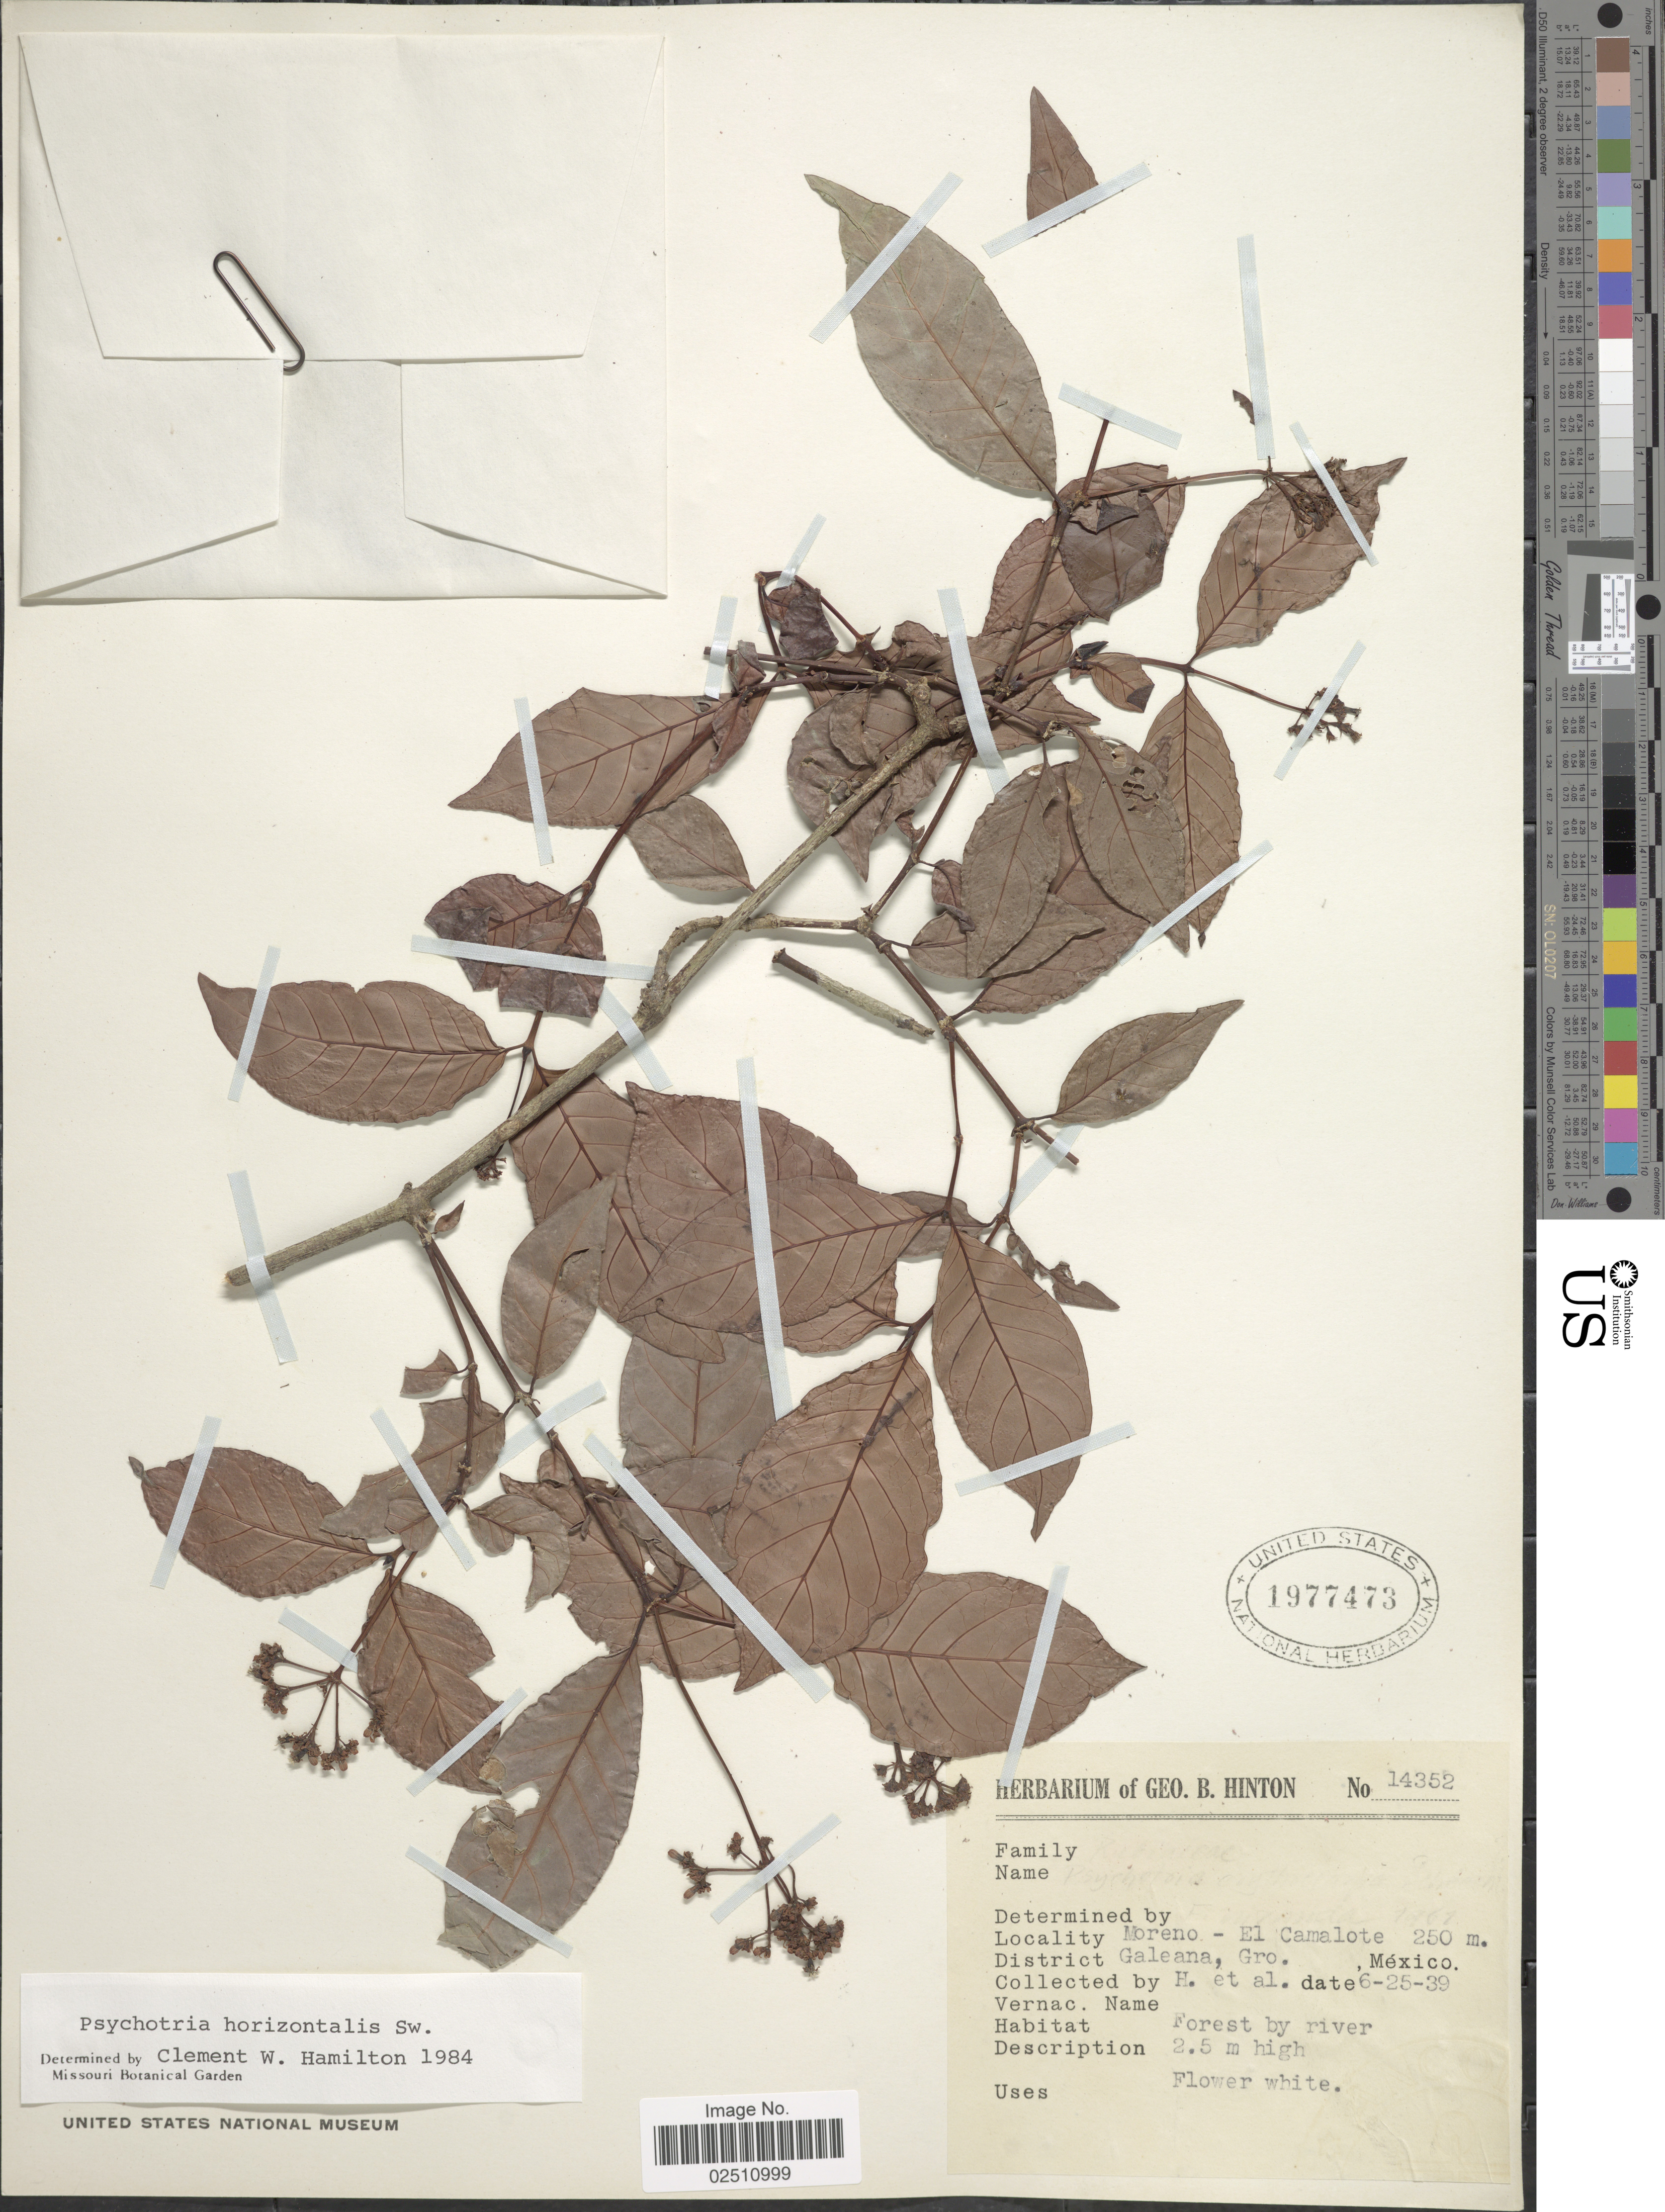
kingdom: Plantae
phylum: Tracheophyta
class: Magnoliopsida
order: Gentianales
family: Rubiaceae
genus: Psychotria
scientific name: Psychotria horizontalis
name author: Sw.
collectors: G. B. Hinton & et al.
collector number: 14352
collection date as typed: Transcribed d/m/y: 25/6/39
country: Mexico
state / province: Guerrero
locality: Moreno-El Camalote, District Galeana, forest by river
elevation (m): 250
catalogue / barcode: US 1977473